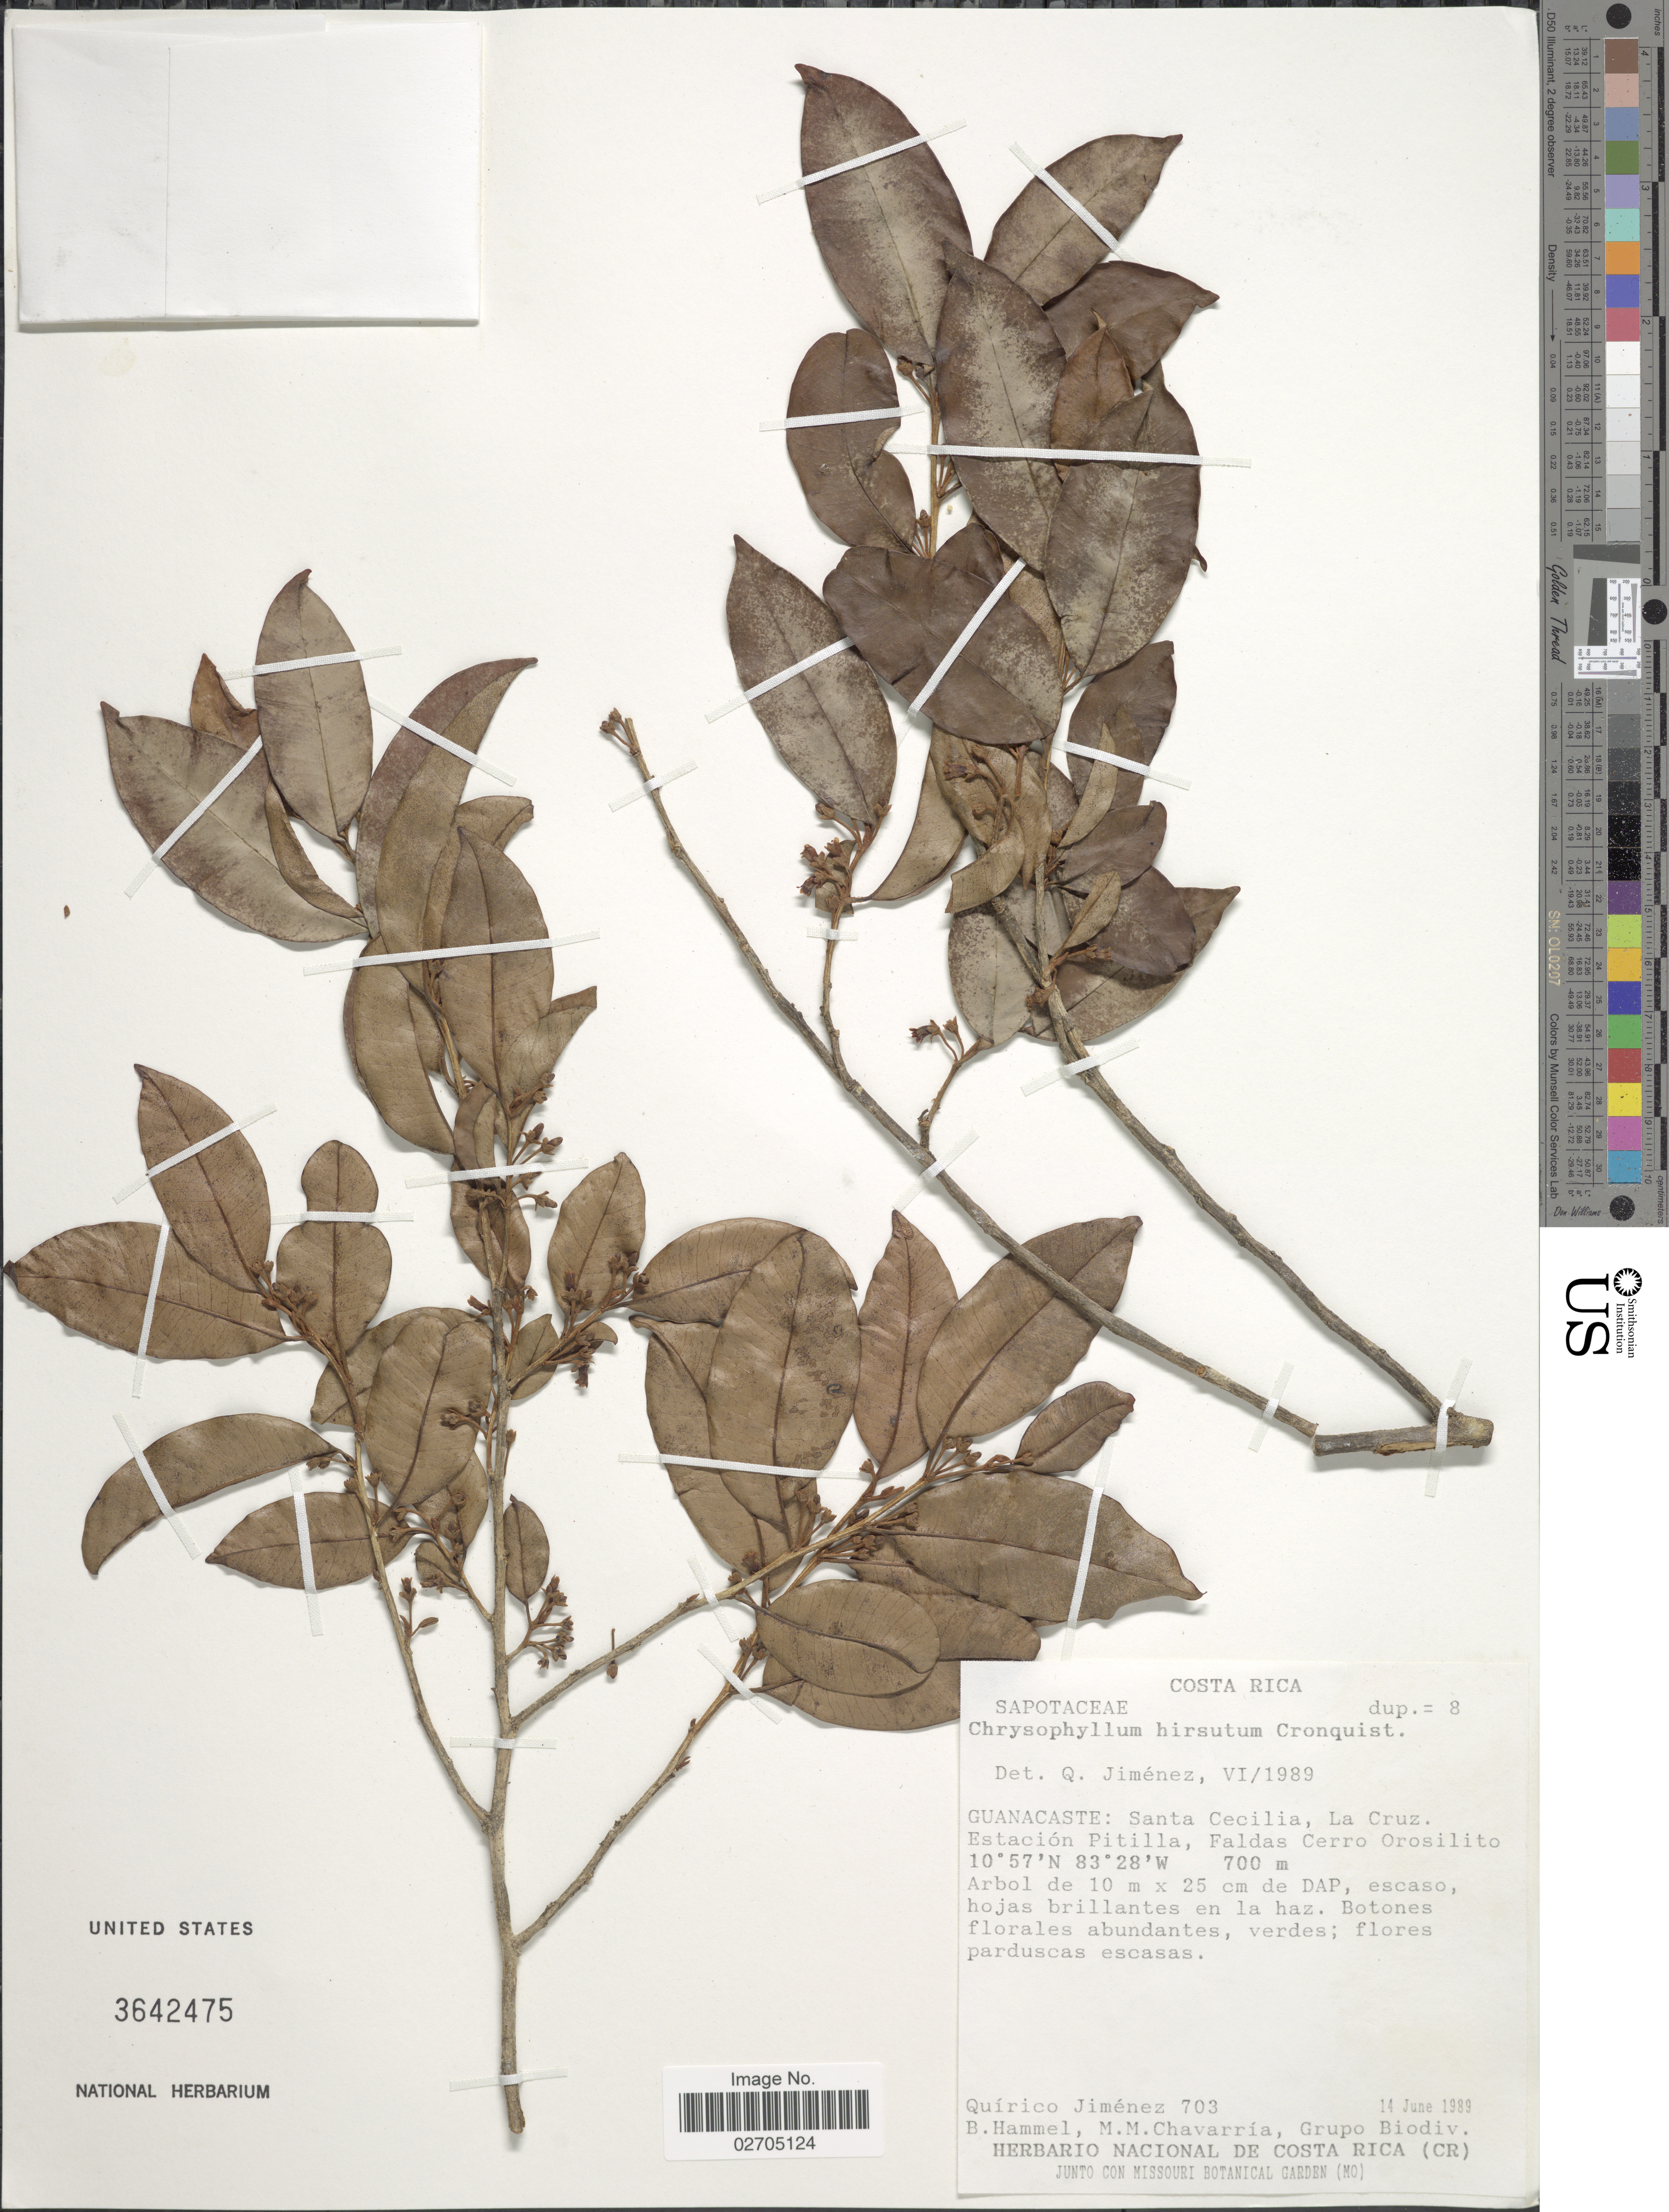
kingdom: Plantae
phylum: Tracheophyta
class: Magnoliopsida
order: Ericales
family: Sapotaceae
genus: Chrysophyllum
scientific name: Chrysophyllum hirsutum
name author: Cronq.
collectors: Q. Jiménez Madrigal, B. Hammel, M. Chavarría & Grupo Biodiv.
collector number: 703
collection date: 1989-06-14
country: Costa Rica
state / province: Guanacaste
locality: Santa Cecilia, La Cruz, Estacion Pitilla, Faldas Cerro Orosilito.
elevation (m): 700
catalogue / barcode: US 3642475